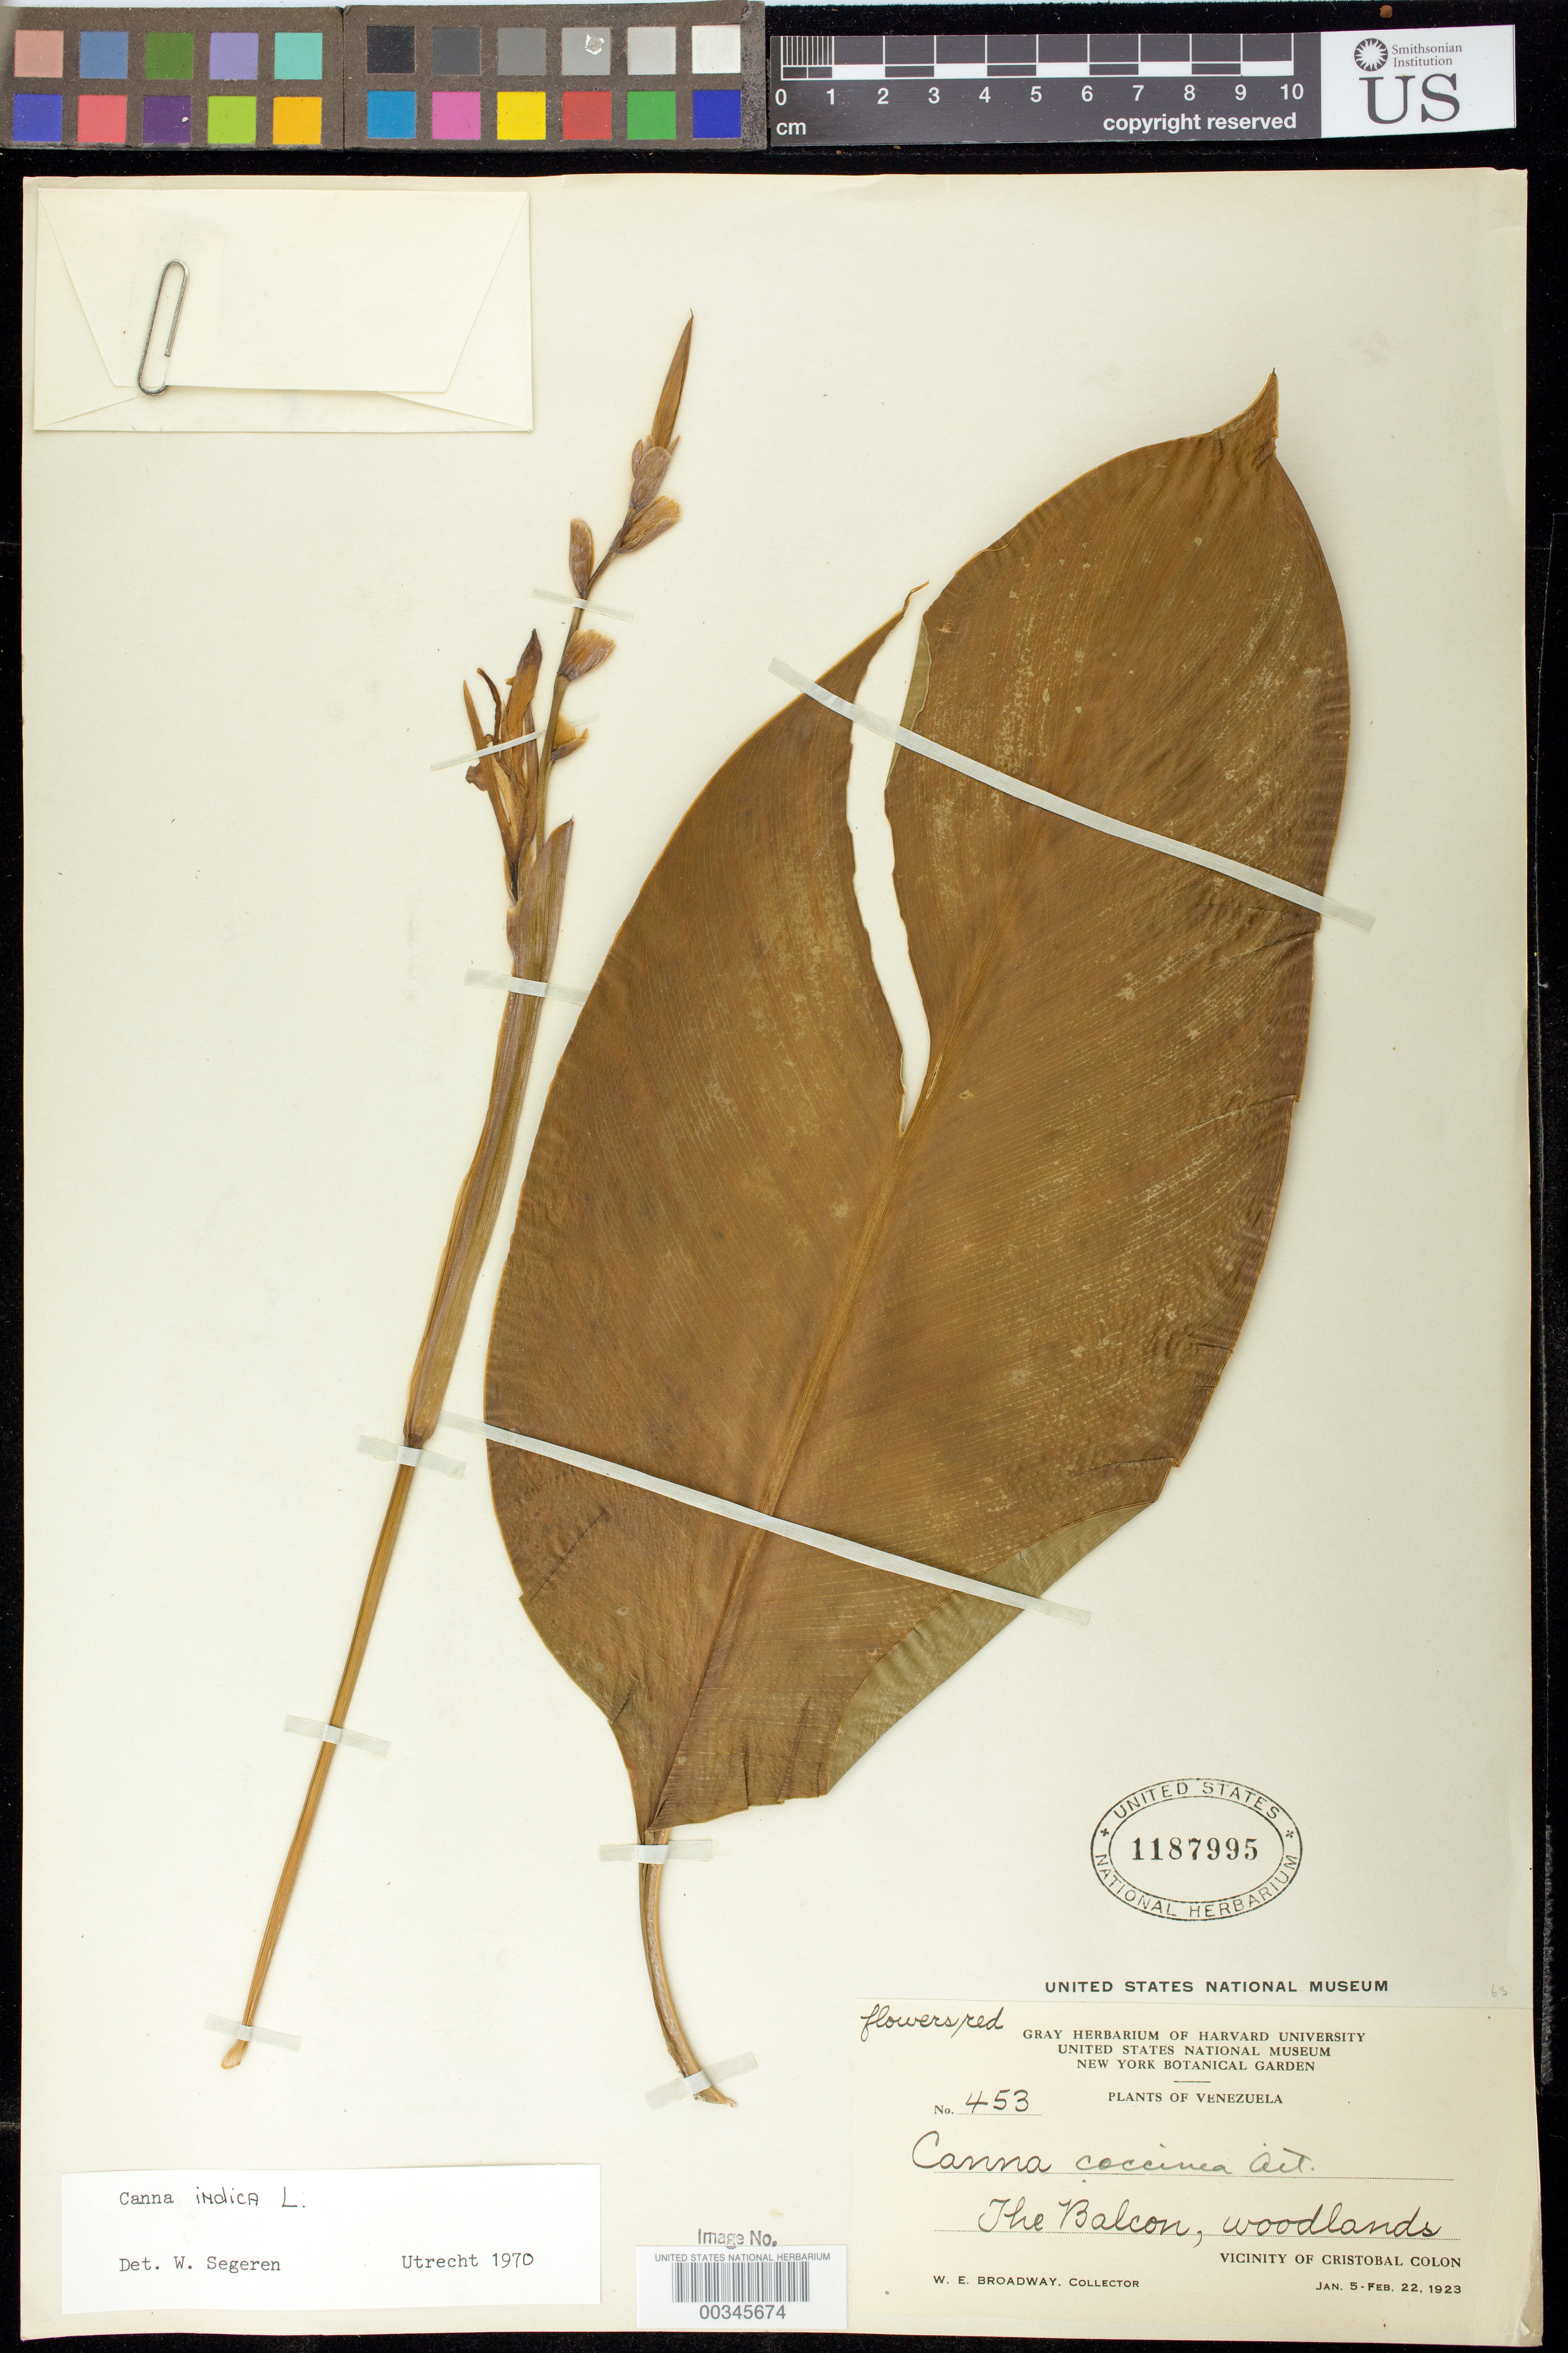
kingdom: Plantae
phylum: Tracheophyta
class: Liliopsida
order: Zingiberales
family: Cannaceae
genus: Canna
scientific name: Canna indica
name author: L.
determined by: Segeren, W.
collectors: W. E. Broadway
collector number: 453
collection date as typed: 05 Jan 1923 to 22 Feb 1923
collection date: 1923-01-05/1923-02-22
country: Venezuela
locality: The balcon, woodlands, vicinity of cristobal colon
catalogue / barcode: US 1187995